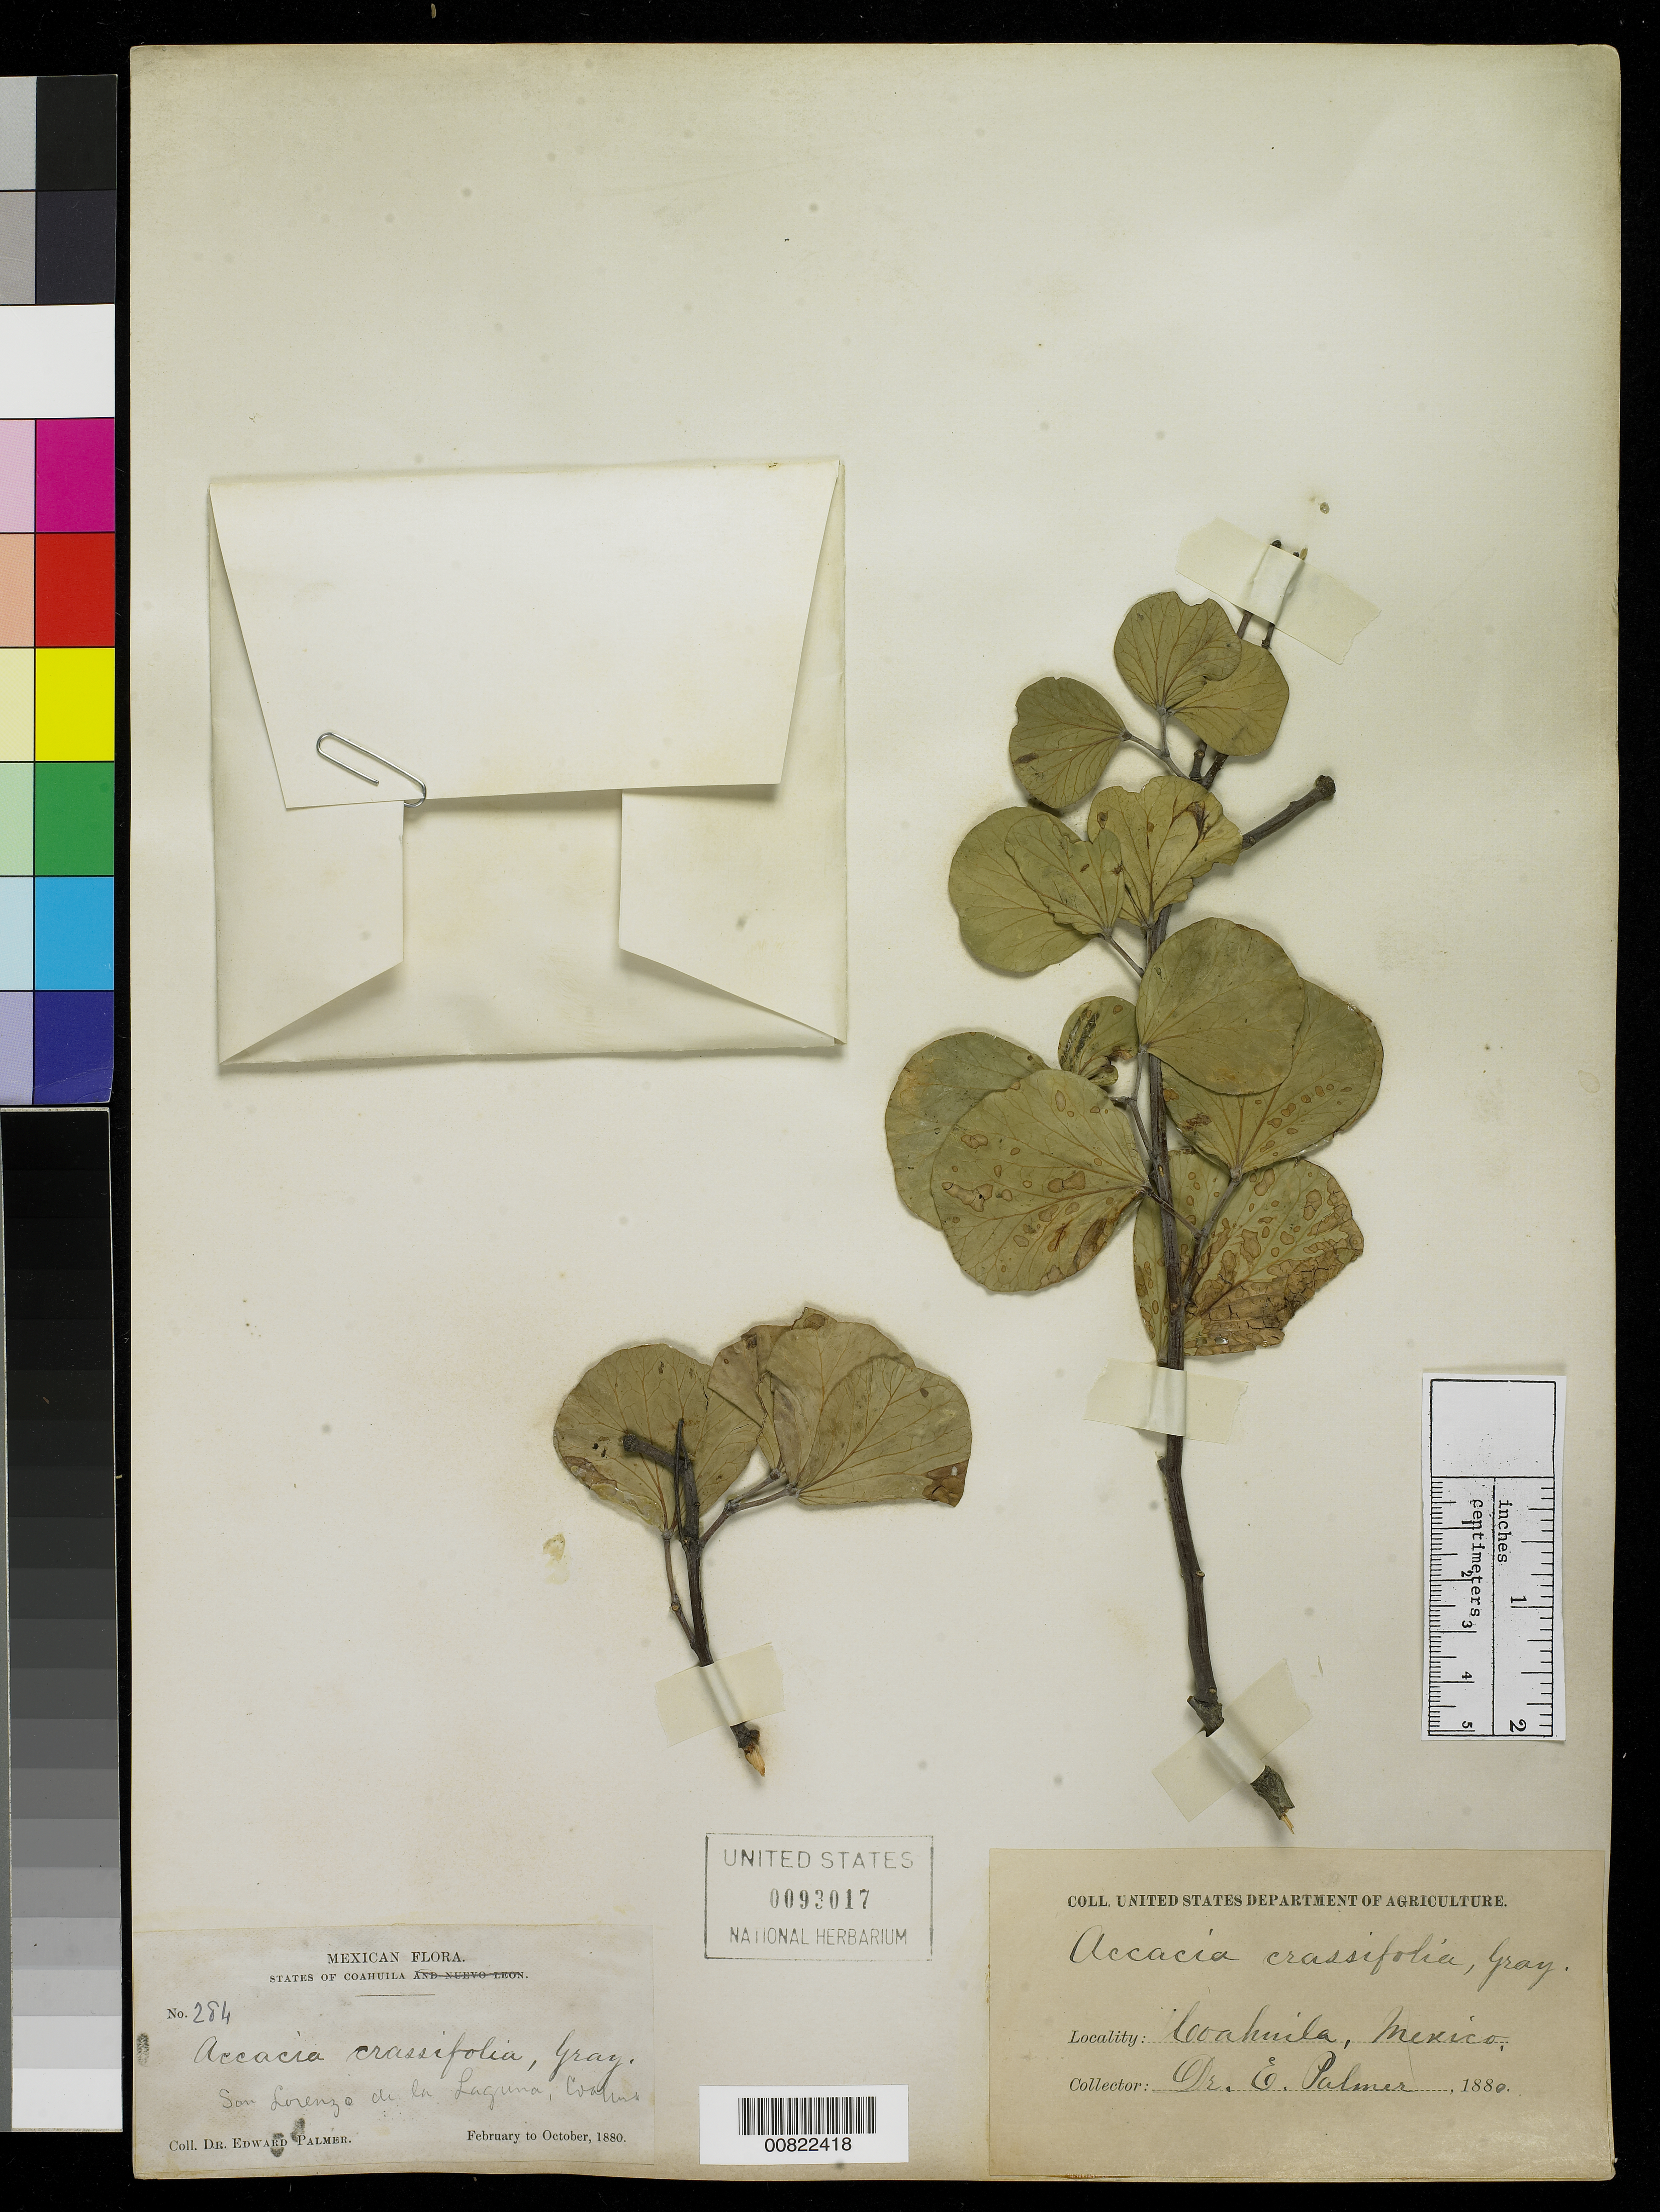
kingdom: Plantae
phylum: Tracheophyta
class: Magnoliopsida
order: Fabales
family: Fabaceae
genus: Senegalia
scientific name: Senegalia crassifolia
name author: (A. Gray) Britton & Rose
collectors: E. Palmer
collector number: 284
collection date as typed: Feb 1880 to -- Oct 1880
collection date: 1880-02/1880-10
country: Mexico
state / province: Coahuila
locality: San Lorenzo de la Laguna, Coahuila.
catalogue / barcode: US 93017